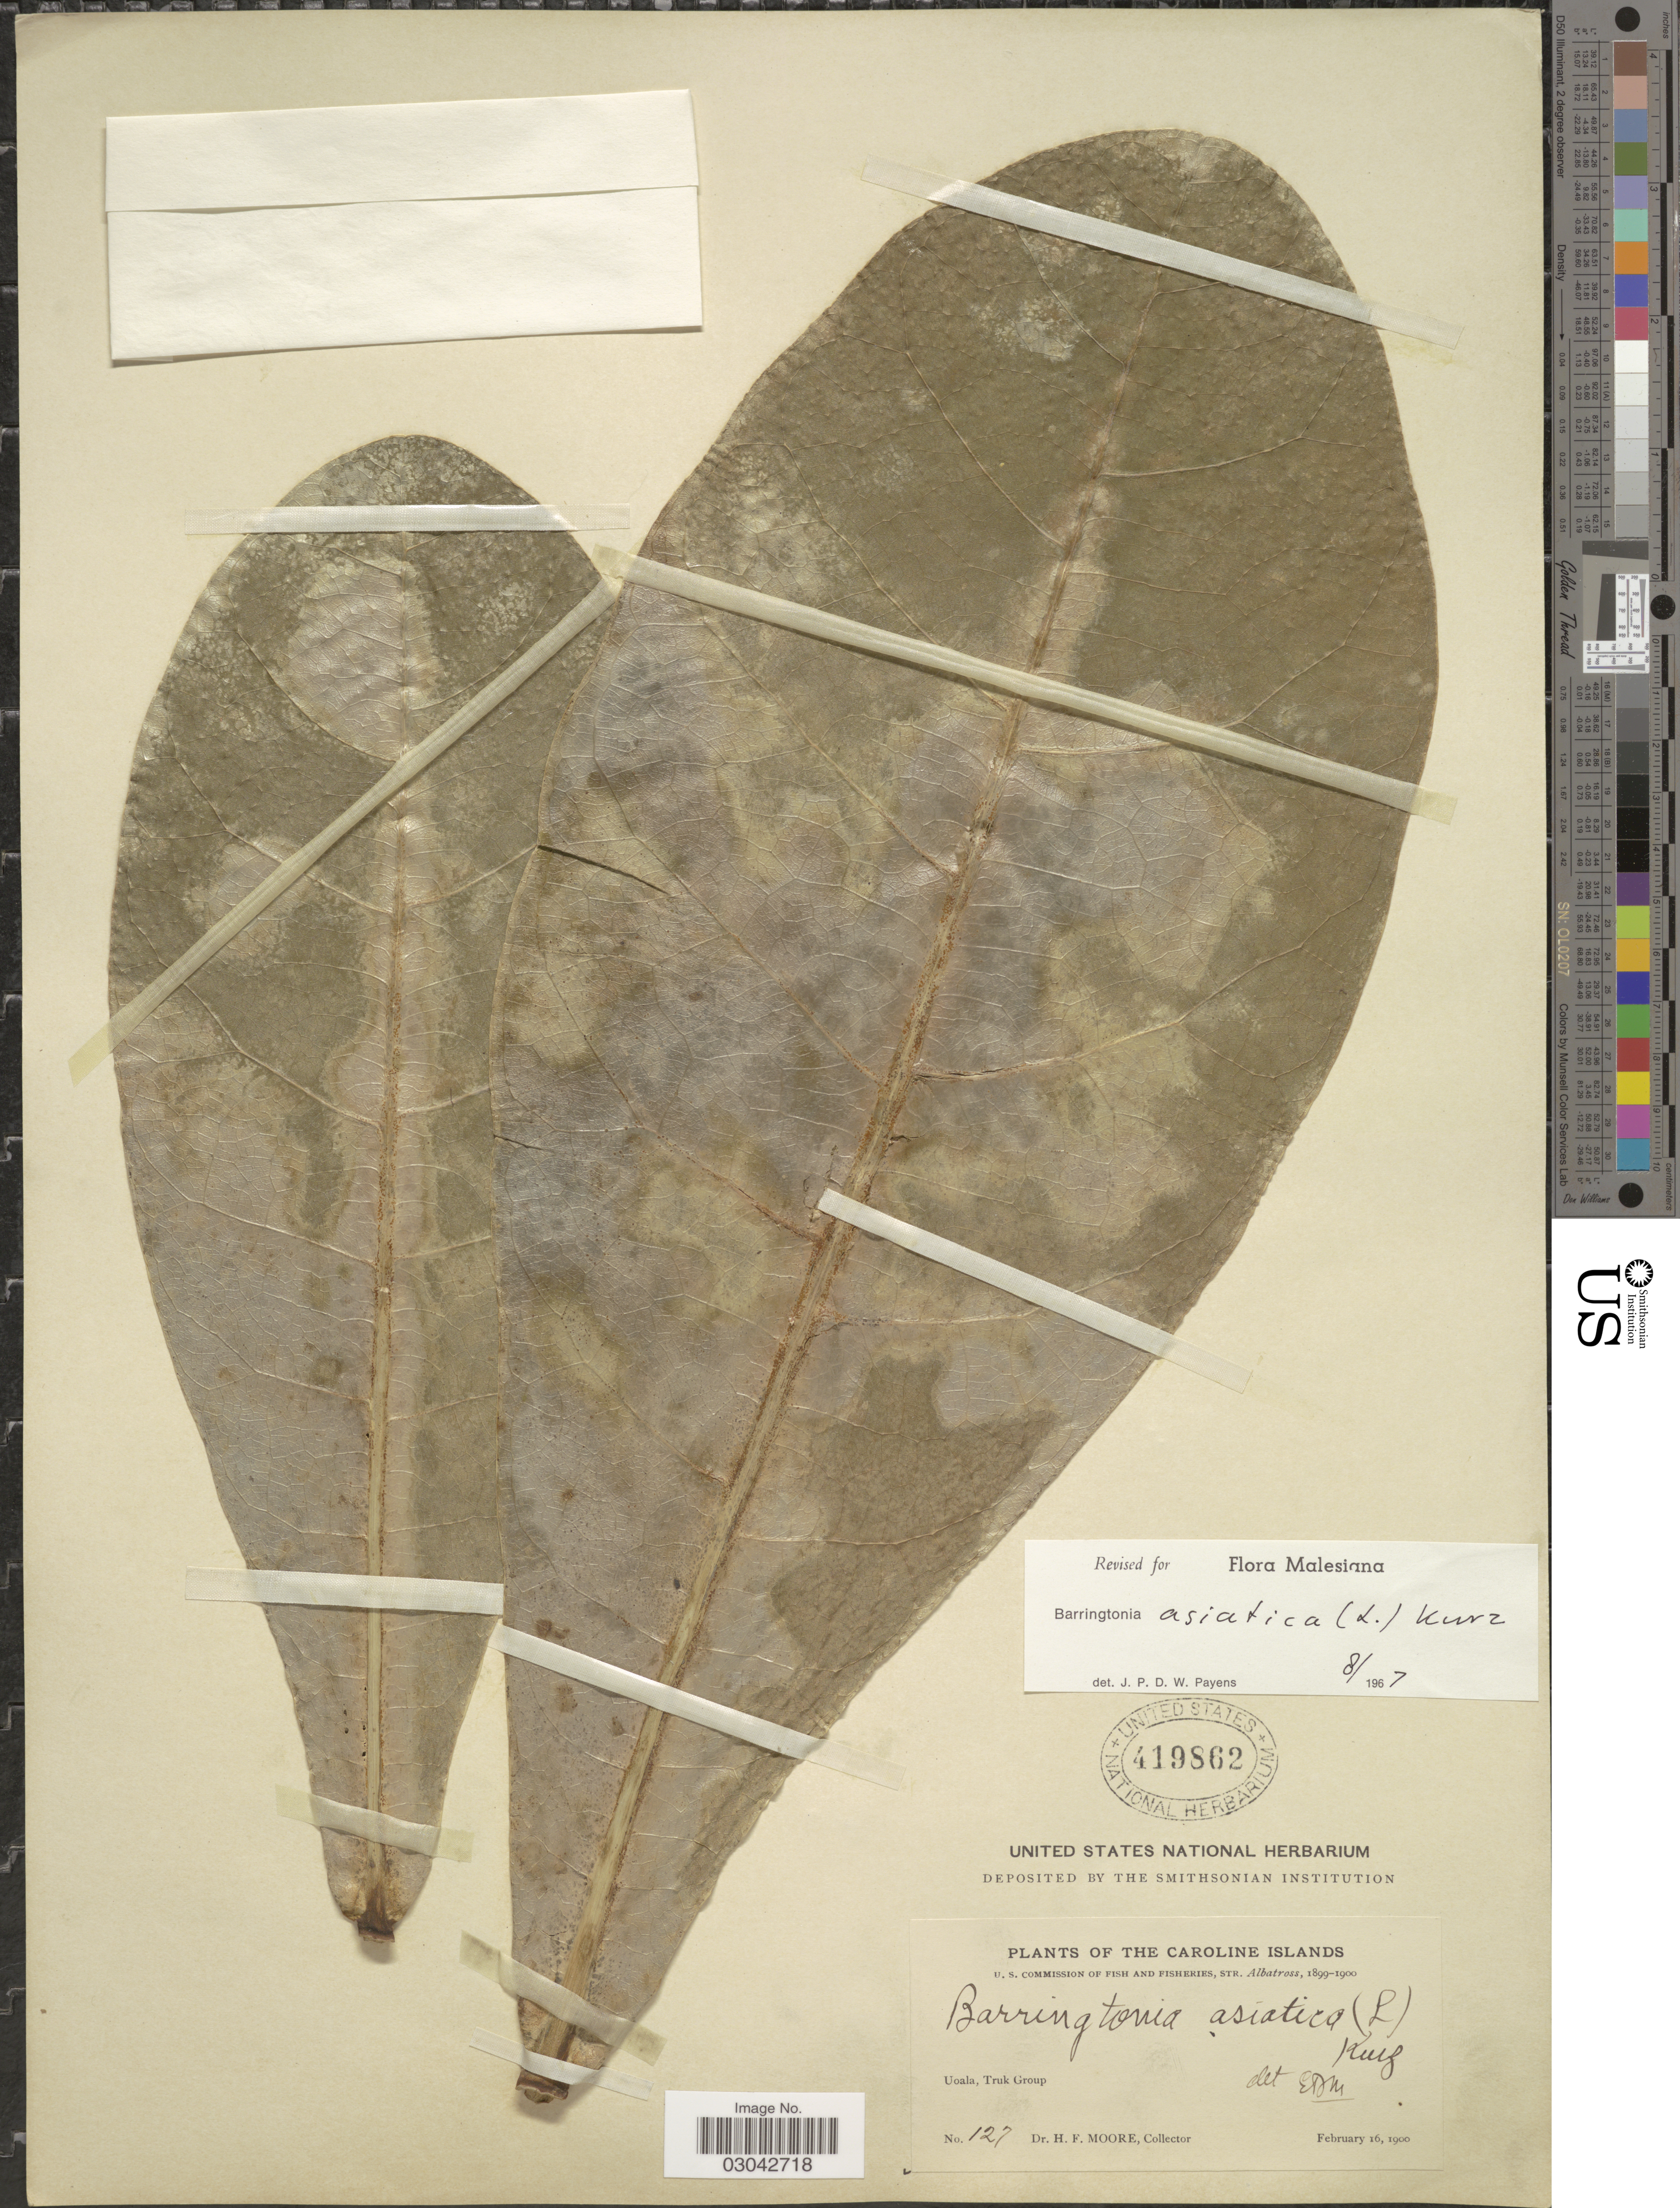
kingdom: Plantae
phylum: Tracheophyta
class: Magnoliopsida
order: Ericales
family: Lecythidaceae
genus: Barringtonia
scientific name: Barringtonia asiatica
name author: (L.) Kurz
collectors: H. F. Moore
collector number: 127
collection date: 1900-02-16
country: Micronesia, Federated States of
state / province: Truk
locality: Caroline Islands. Uoala, Truk Group.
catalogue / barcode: US 419862